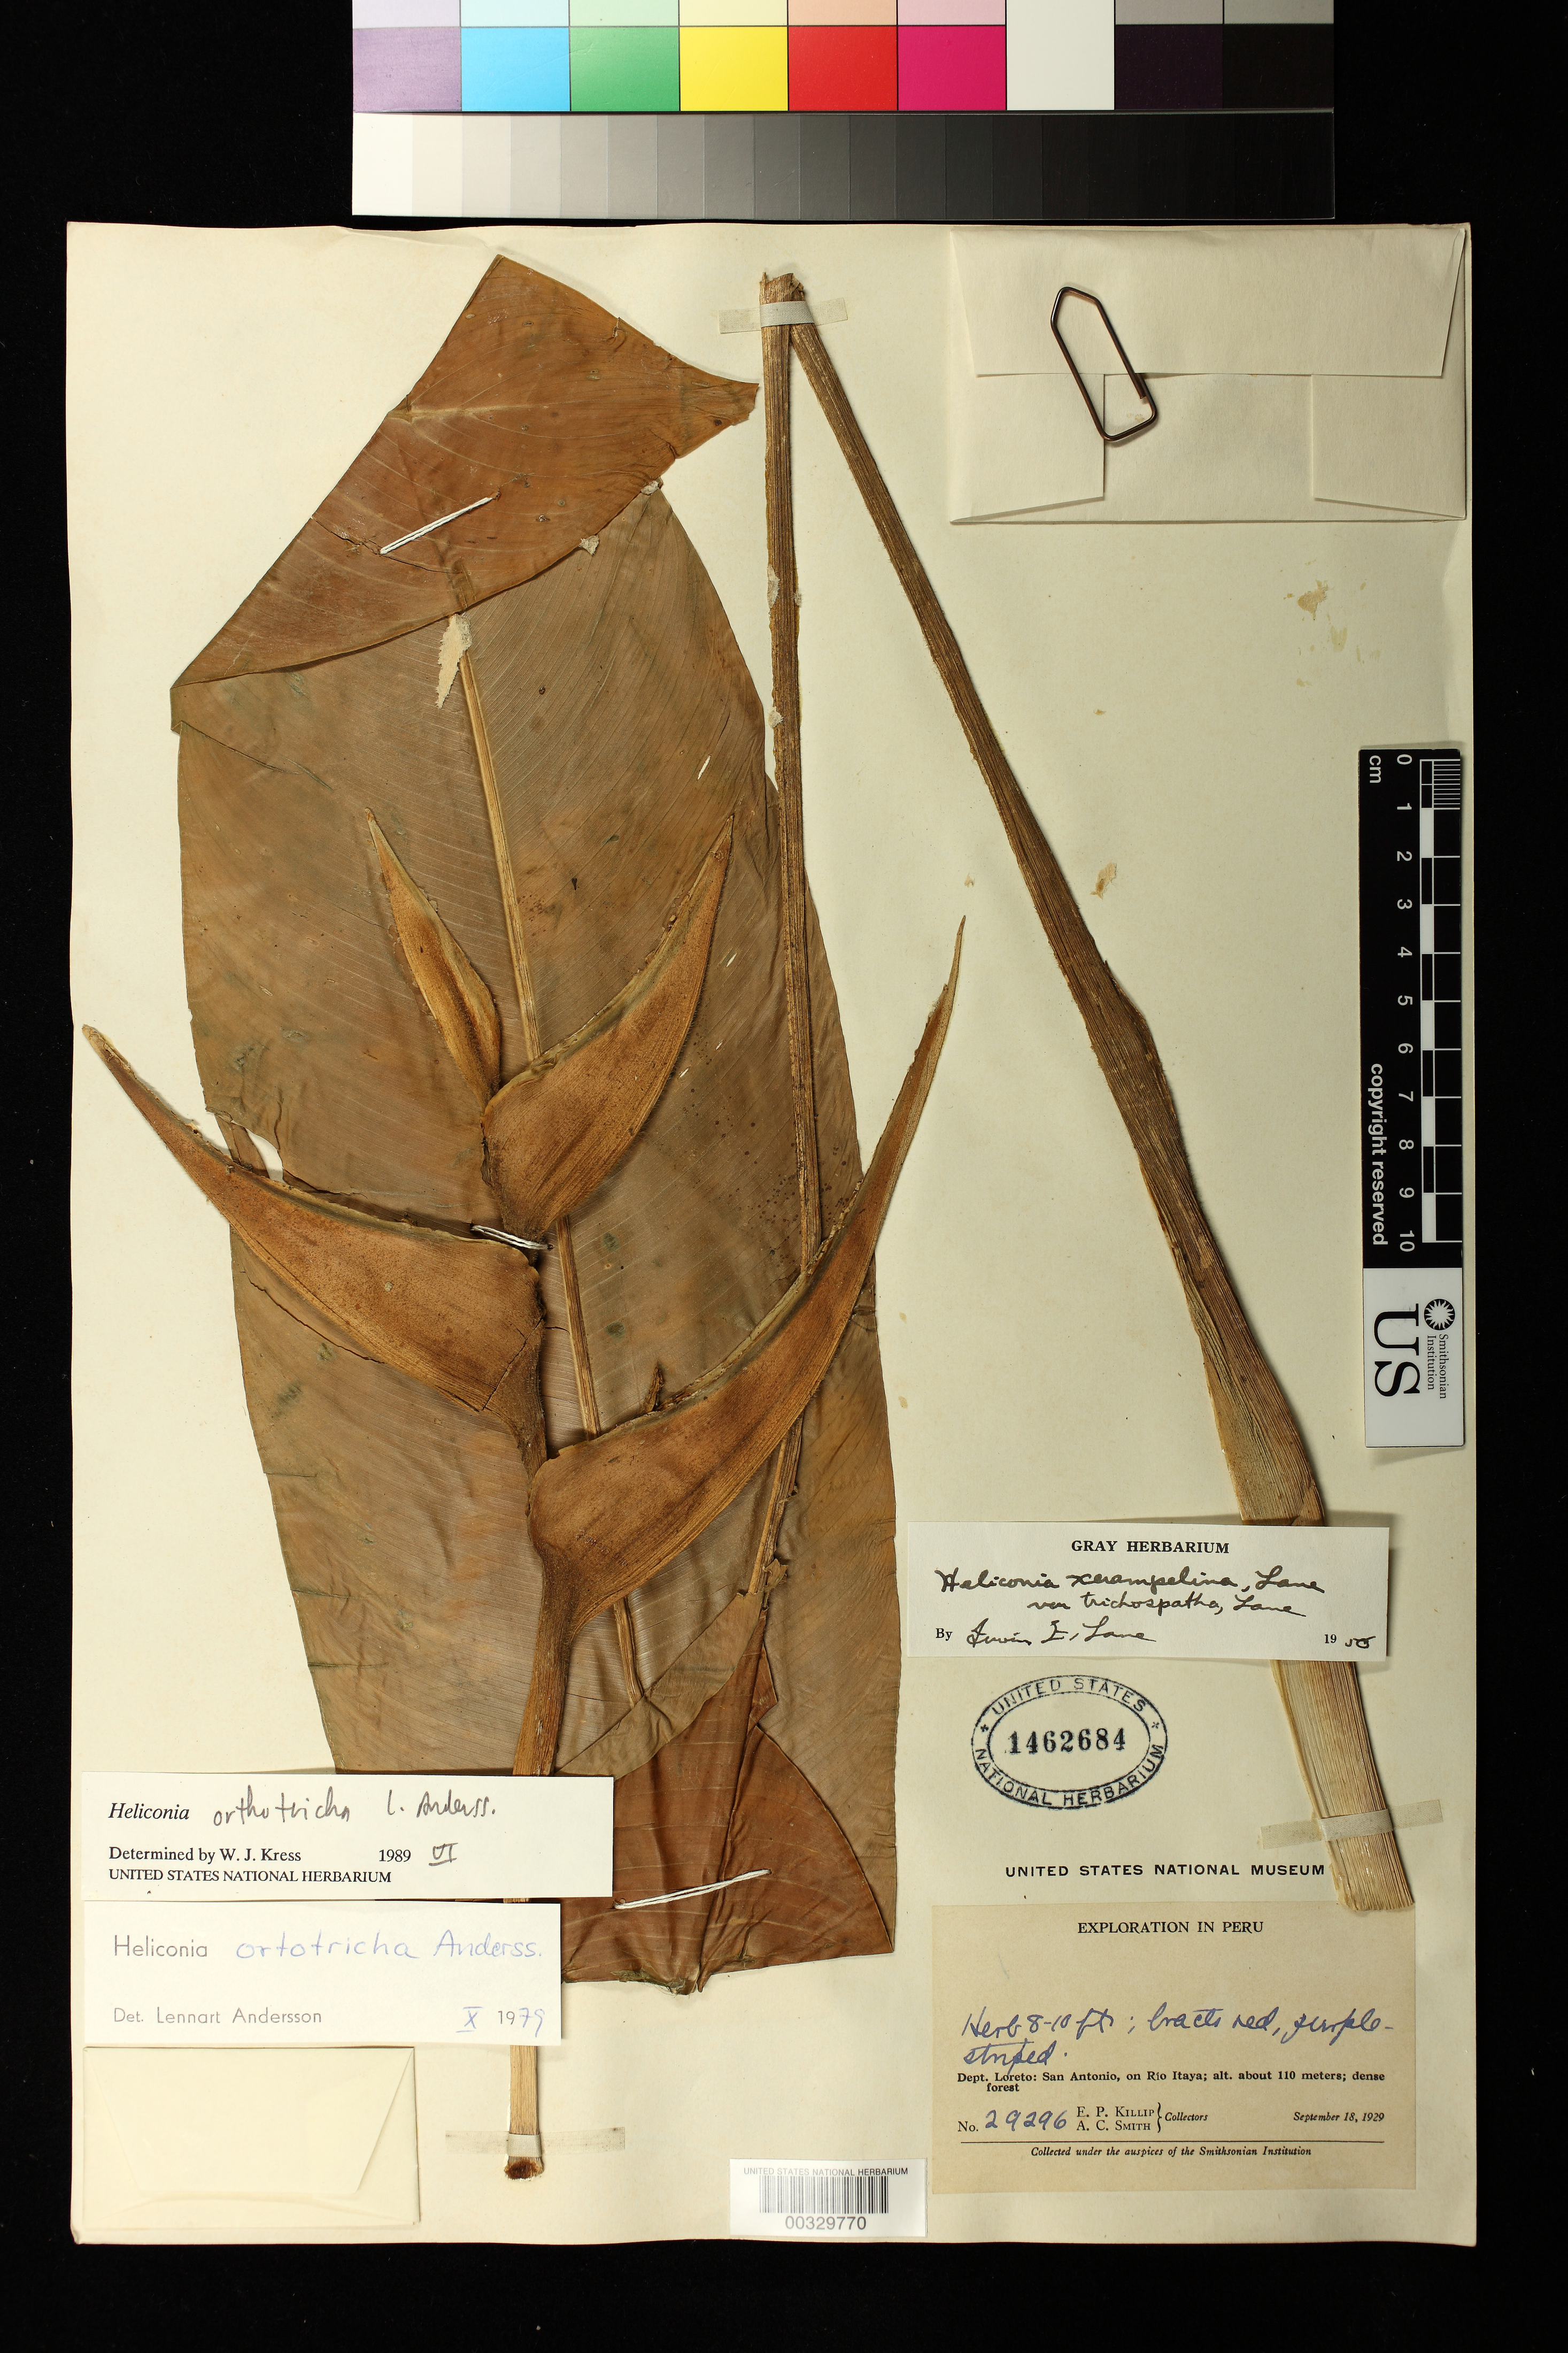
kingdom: Plantae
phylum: Tracheophyta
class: Liliopsida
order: Zingiberales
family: Heliconiaceae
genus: Heliconia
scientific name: Heliconia orthotricha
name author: L. Andersson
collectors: E. P. Killip & A. C. Smith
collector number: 29296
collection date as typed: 18 Sep 1929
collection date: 1929-09-18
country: Peru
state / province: Loreto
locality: San antonio, on rio itaya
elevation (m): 110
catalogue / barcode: US 1462684